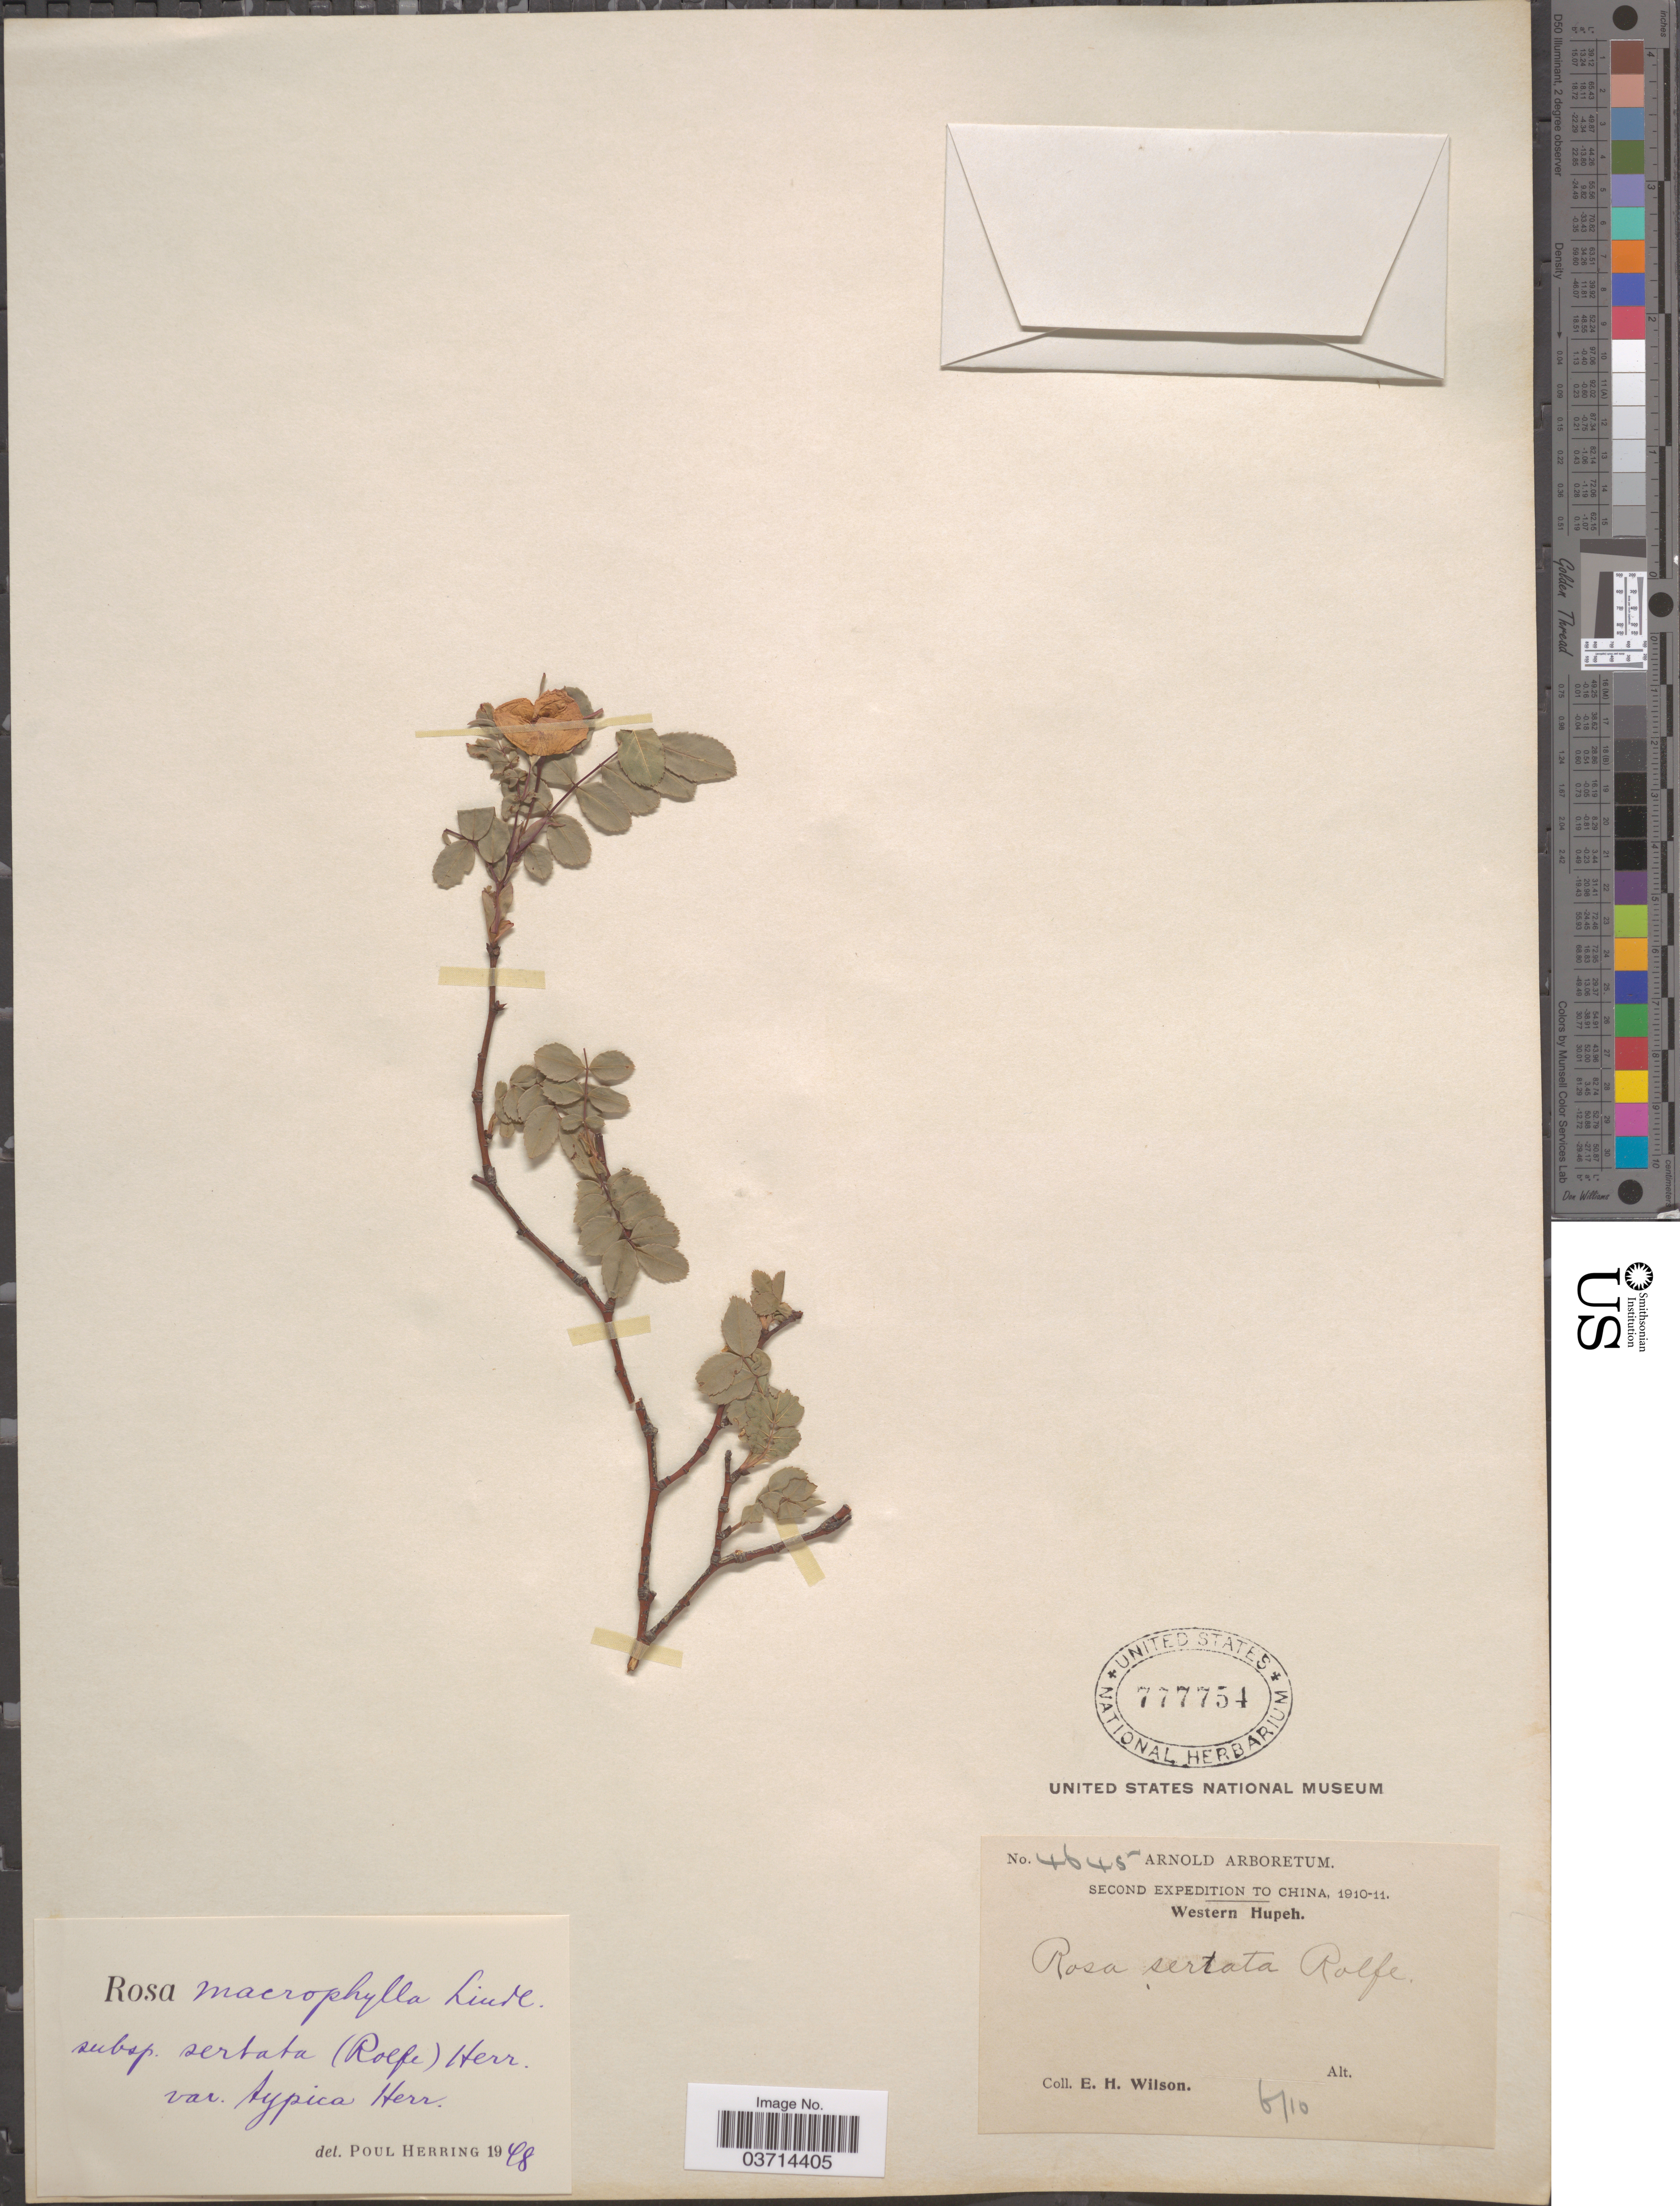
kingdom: Plantae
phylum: Tracheophyta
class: Magnoliopsida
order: Rosales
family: Rosaceae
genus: Rosa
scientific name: Rosa sertata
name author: Rolfe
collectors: E. Wilson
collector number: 4645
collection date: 1910-06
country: China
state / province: Hubei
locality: Western Hupeh.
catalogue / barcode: US 777754